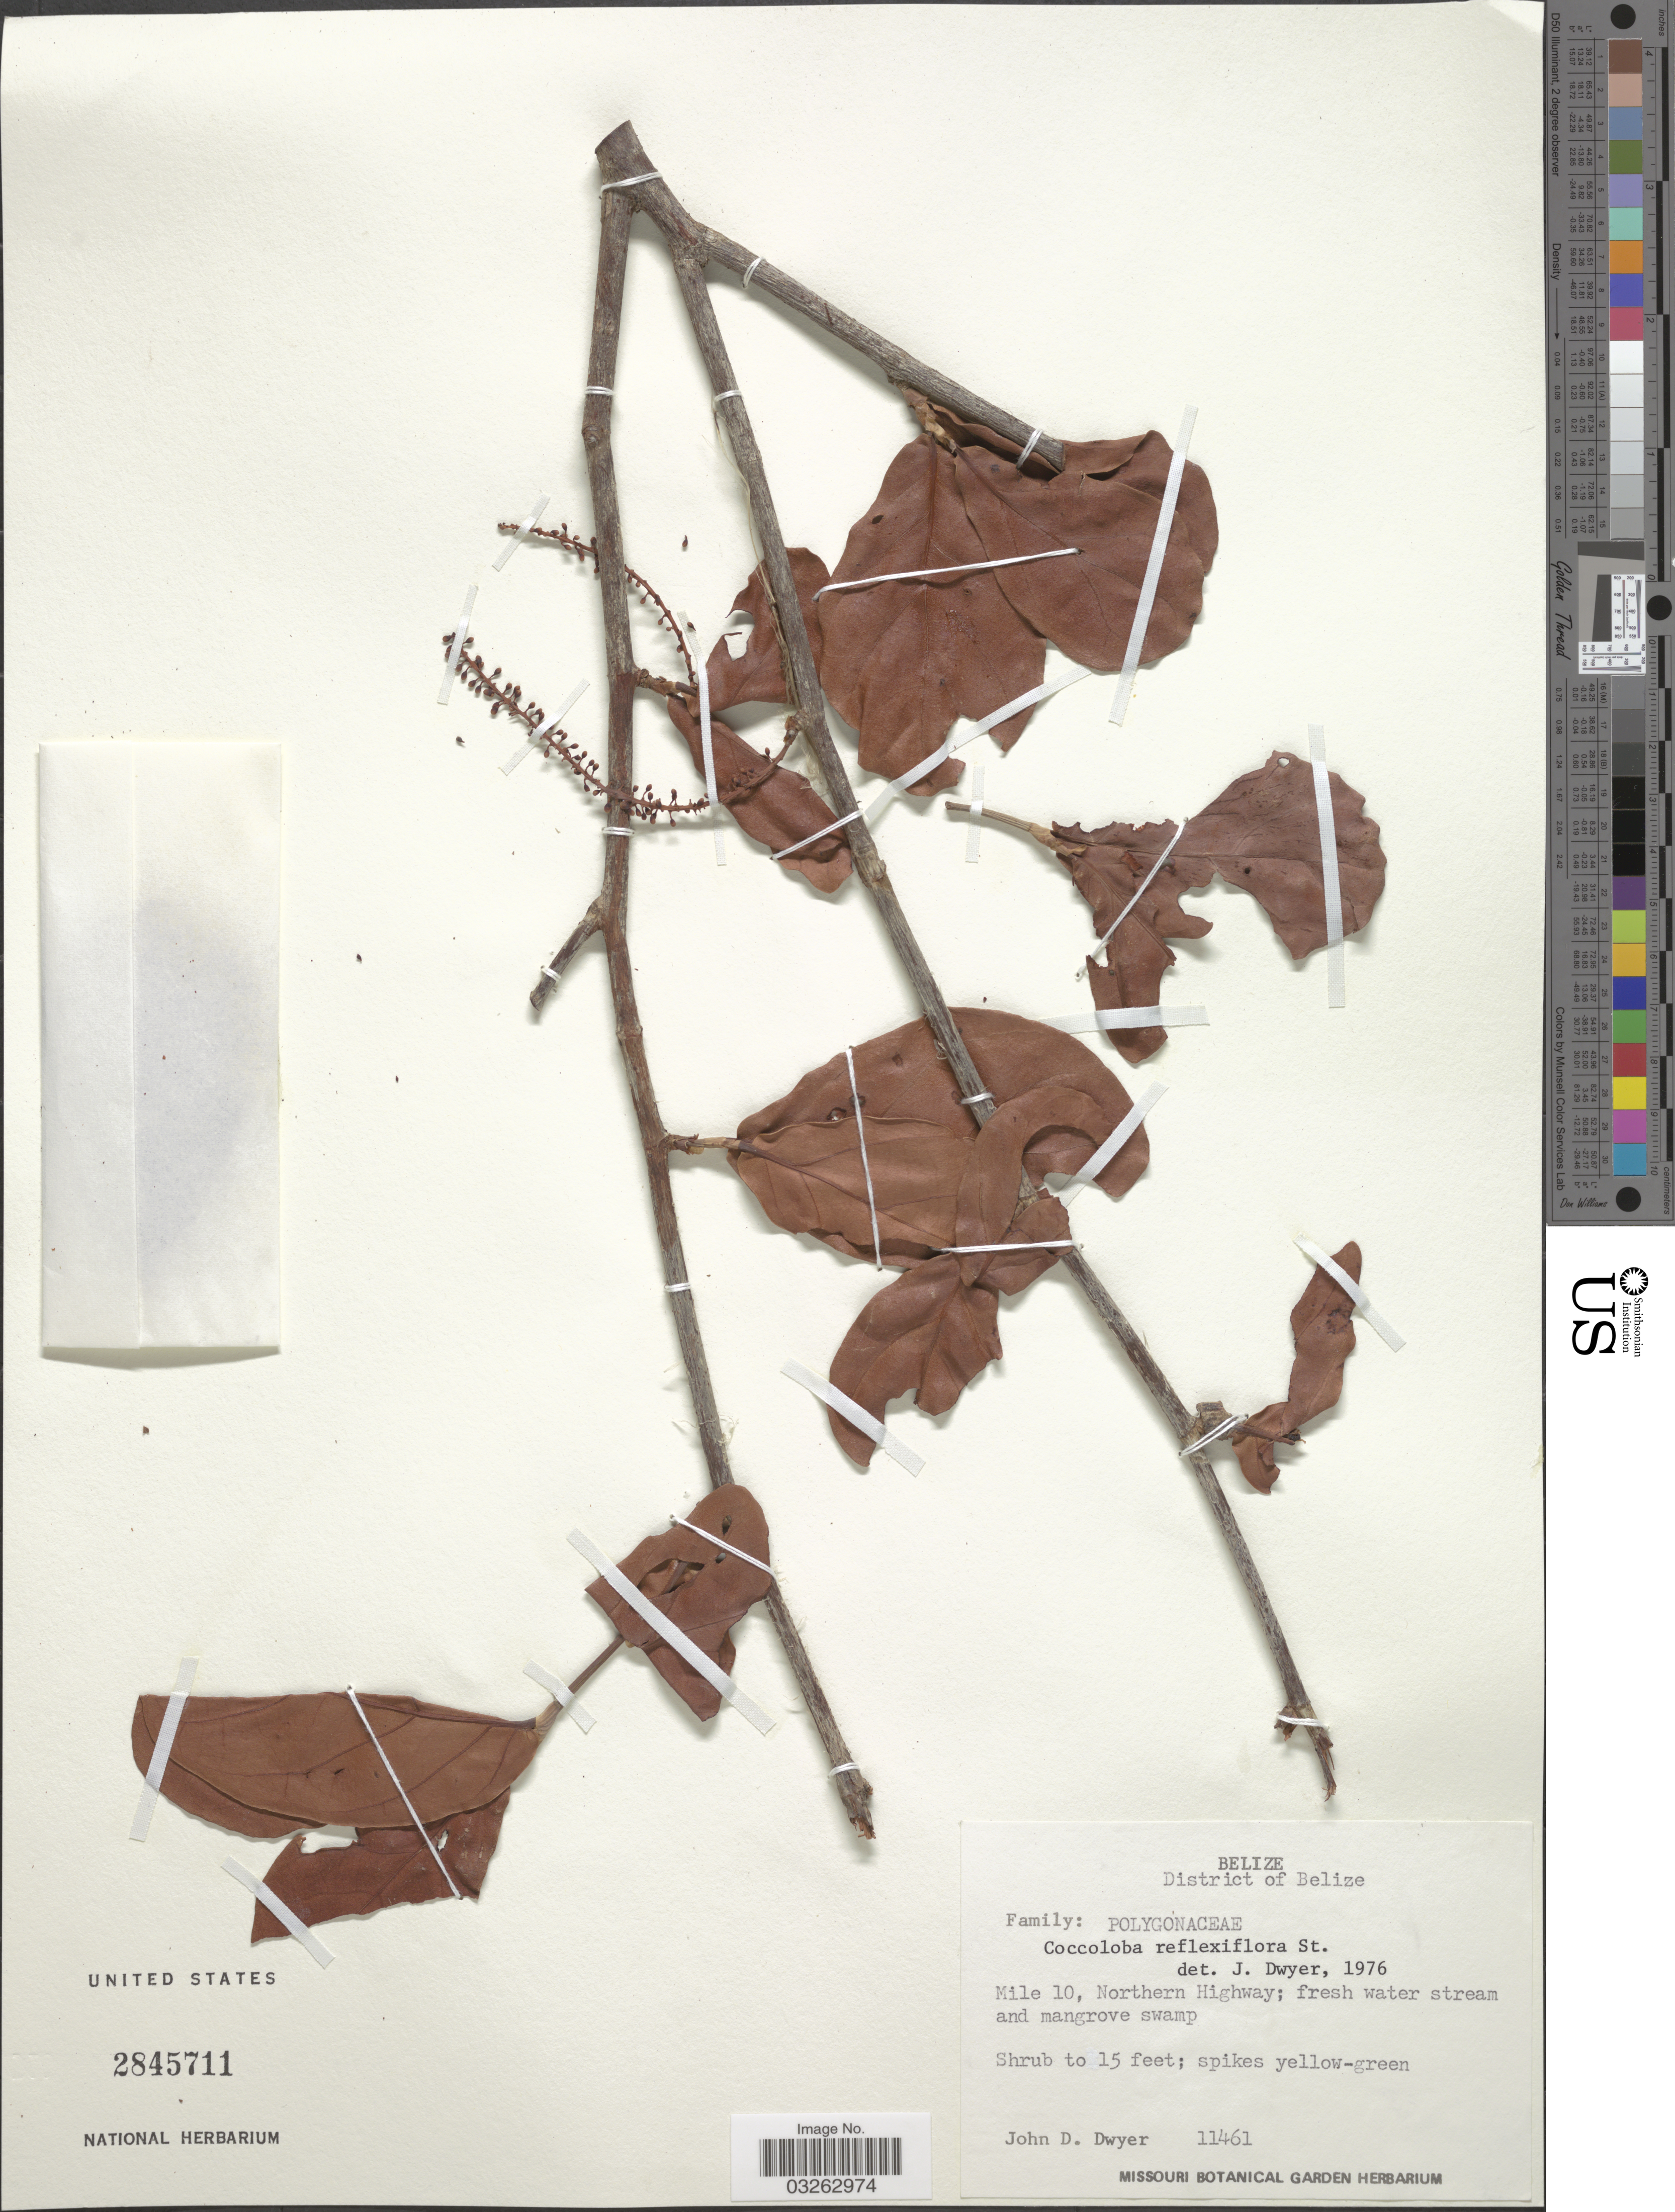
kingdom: Plantae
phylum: Tracheophyta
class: Magnoliopsida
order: Caryophyllales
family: Polygonaceae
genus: Coccoloba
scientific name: Coccoloba reflexiflora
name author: Standl.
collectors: J. D. Dwyer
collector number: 11461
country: Belize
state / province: Belize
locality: District of Belize. Mile 10, Northern Highway.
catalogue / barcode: US 2845711